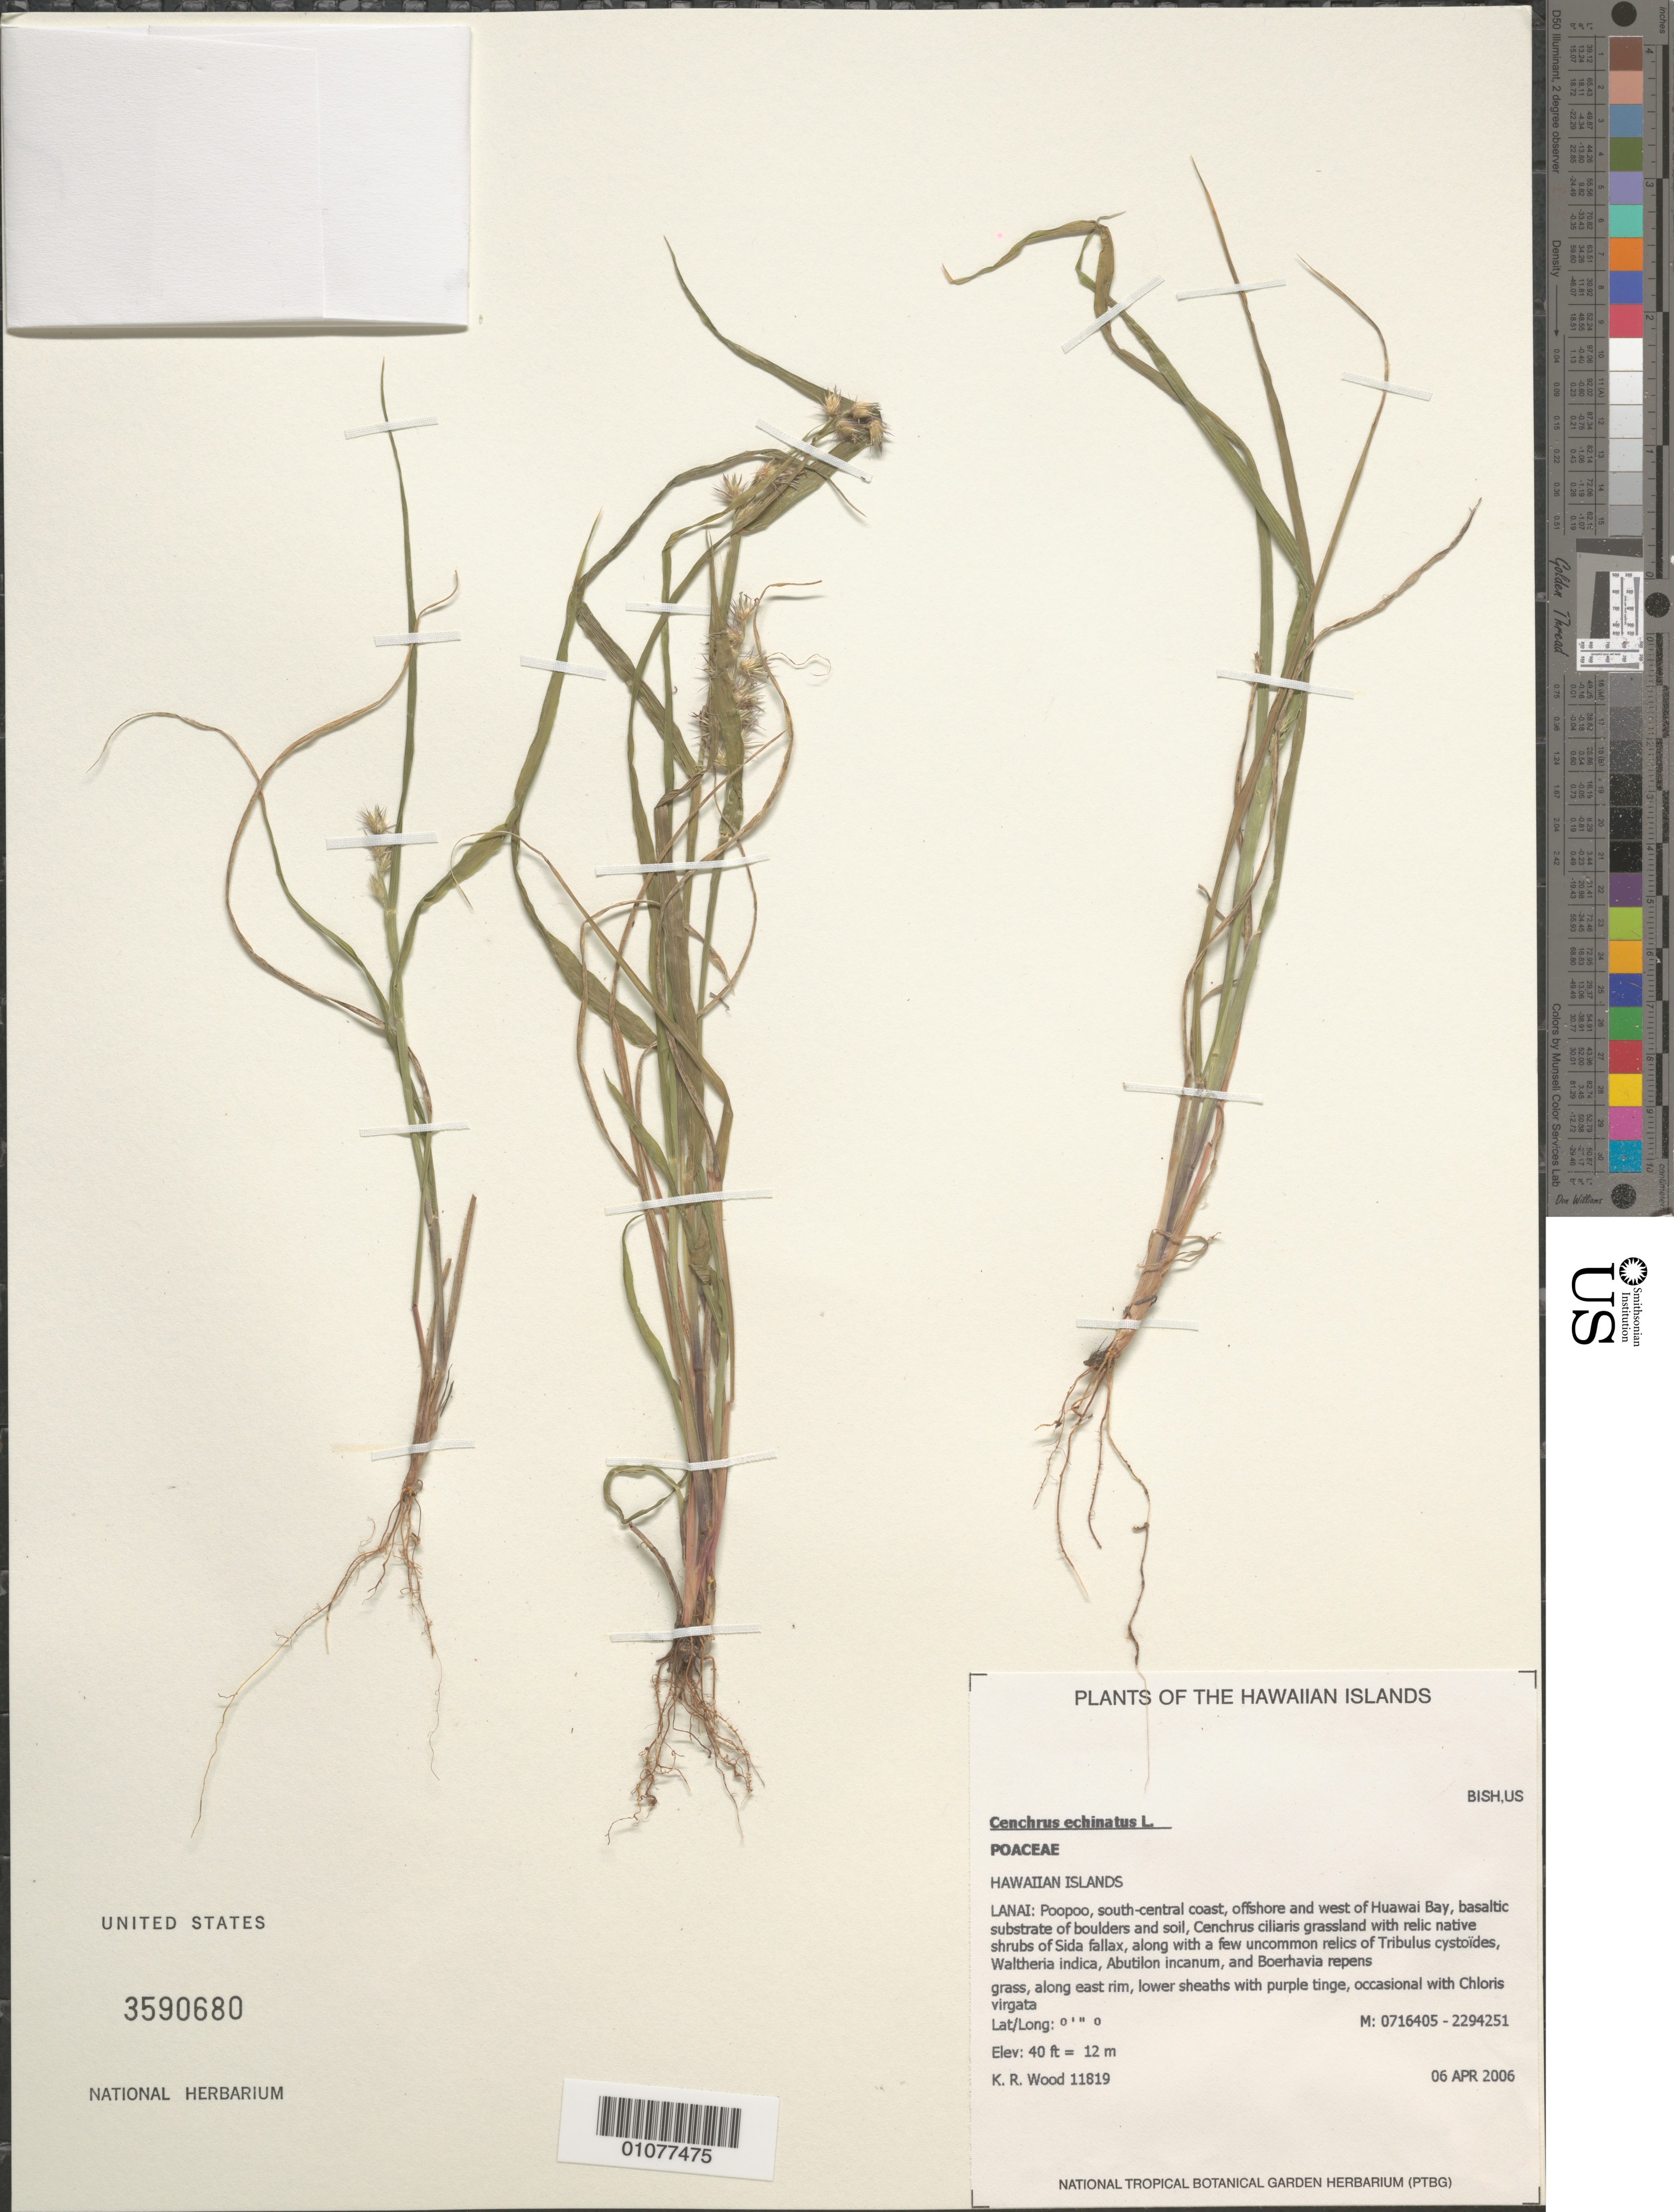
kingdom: Plantae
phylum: Tracheophyta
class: Liliopsida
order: Poales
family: Poaceae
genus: Cenchrus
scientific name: Cenchrus echinatus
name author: L.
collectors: K. R. Wood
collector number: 11819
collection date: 2006-04-06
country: United States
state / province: Hawaii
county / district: Maui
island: Lana'i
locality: Poopoo, S central coast, offshore and W of Huawai Bay.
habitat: Cenchrus ciliaris grassland with relic native shrubs of Sida fallax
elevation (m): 12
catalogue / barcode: US 3590680